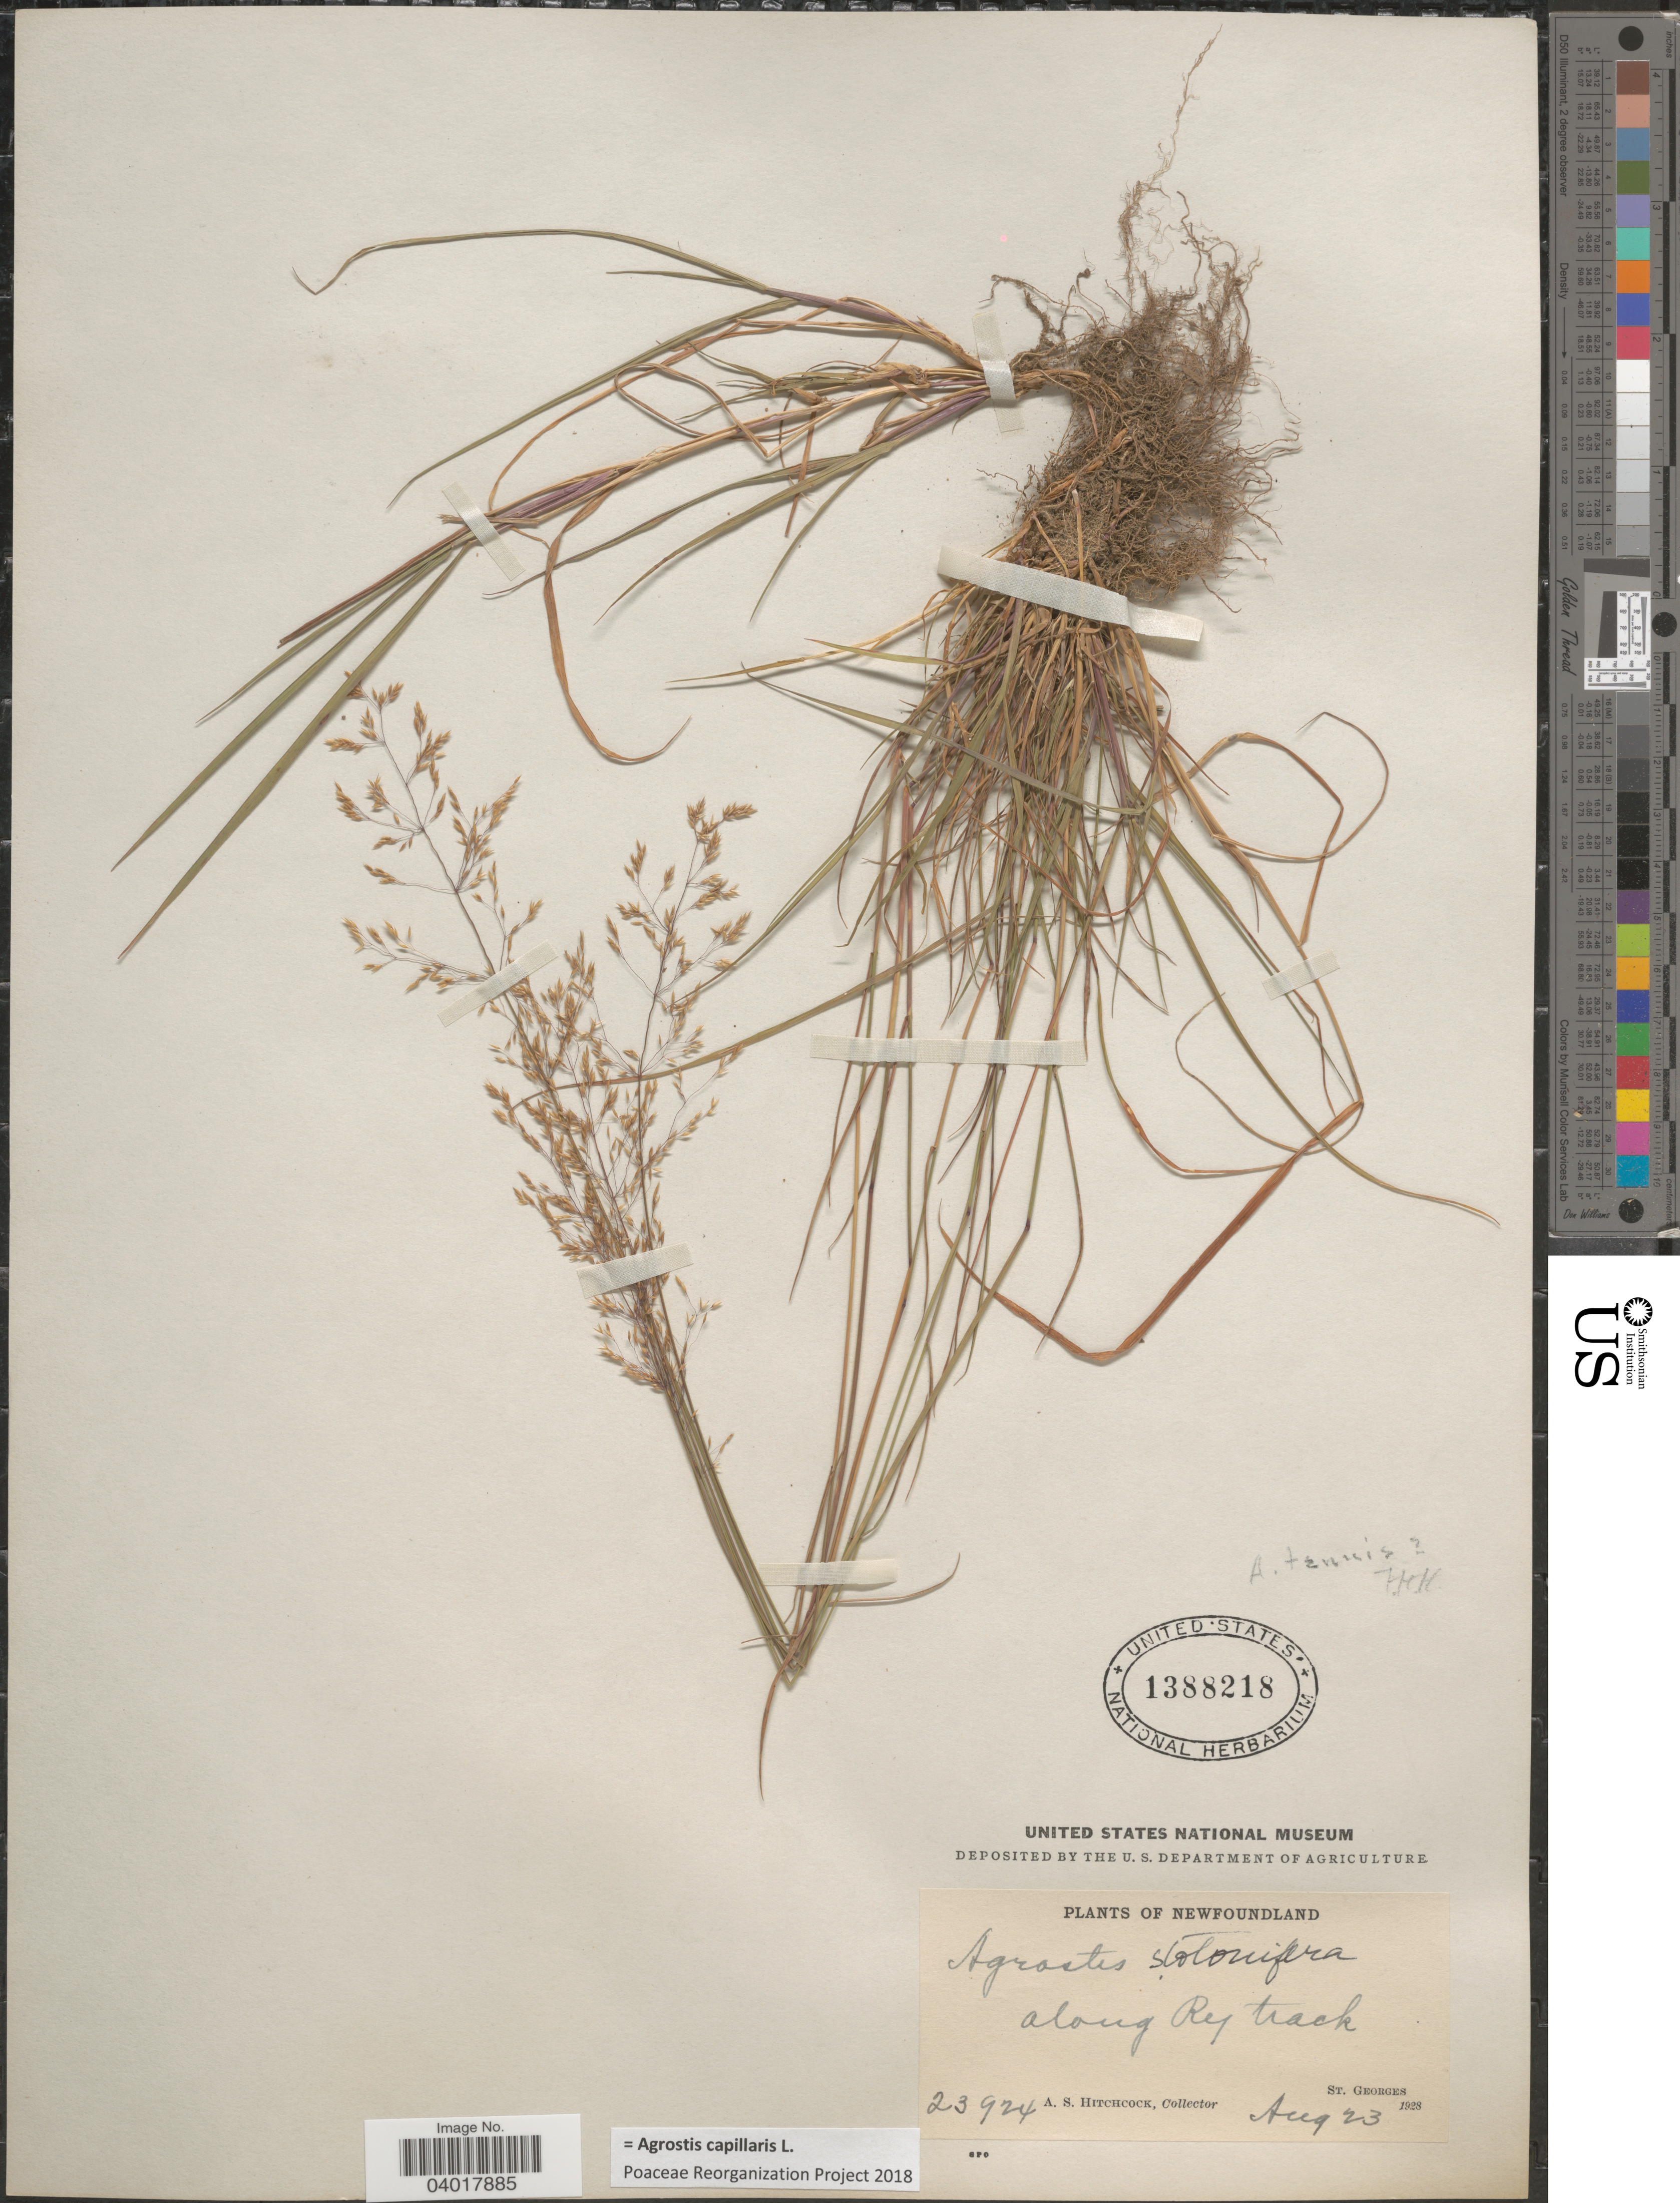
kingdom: Plantae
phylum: Tracheophyta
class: Liliopsida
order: Poales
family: Poaceae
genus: Agrostis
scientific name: Agrostis capillaris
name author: L.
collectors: A. S. Hitchcock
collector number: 23924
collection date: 1928-08-23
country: Canada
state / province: Newfoundland and Labrador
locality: Along Ry track. St. Georges.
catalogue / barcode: US 1388218